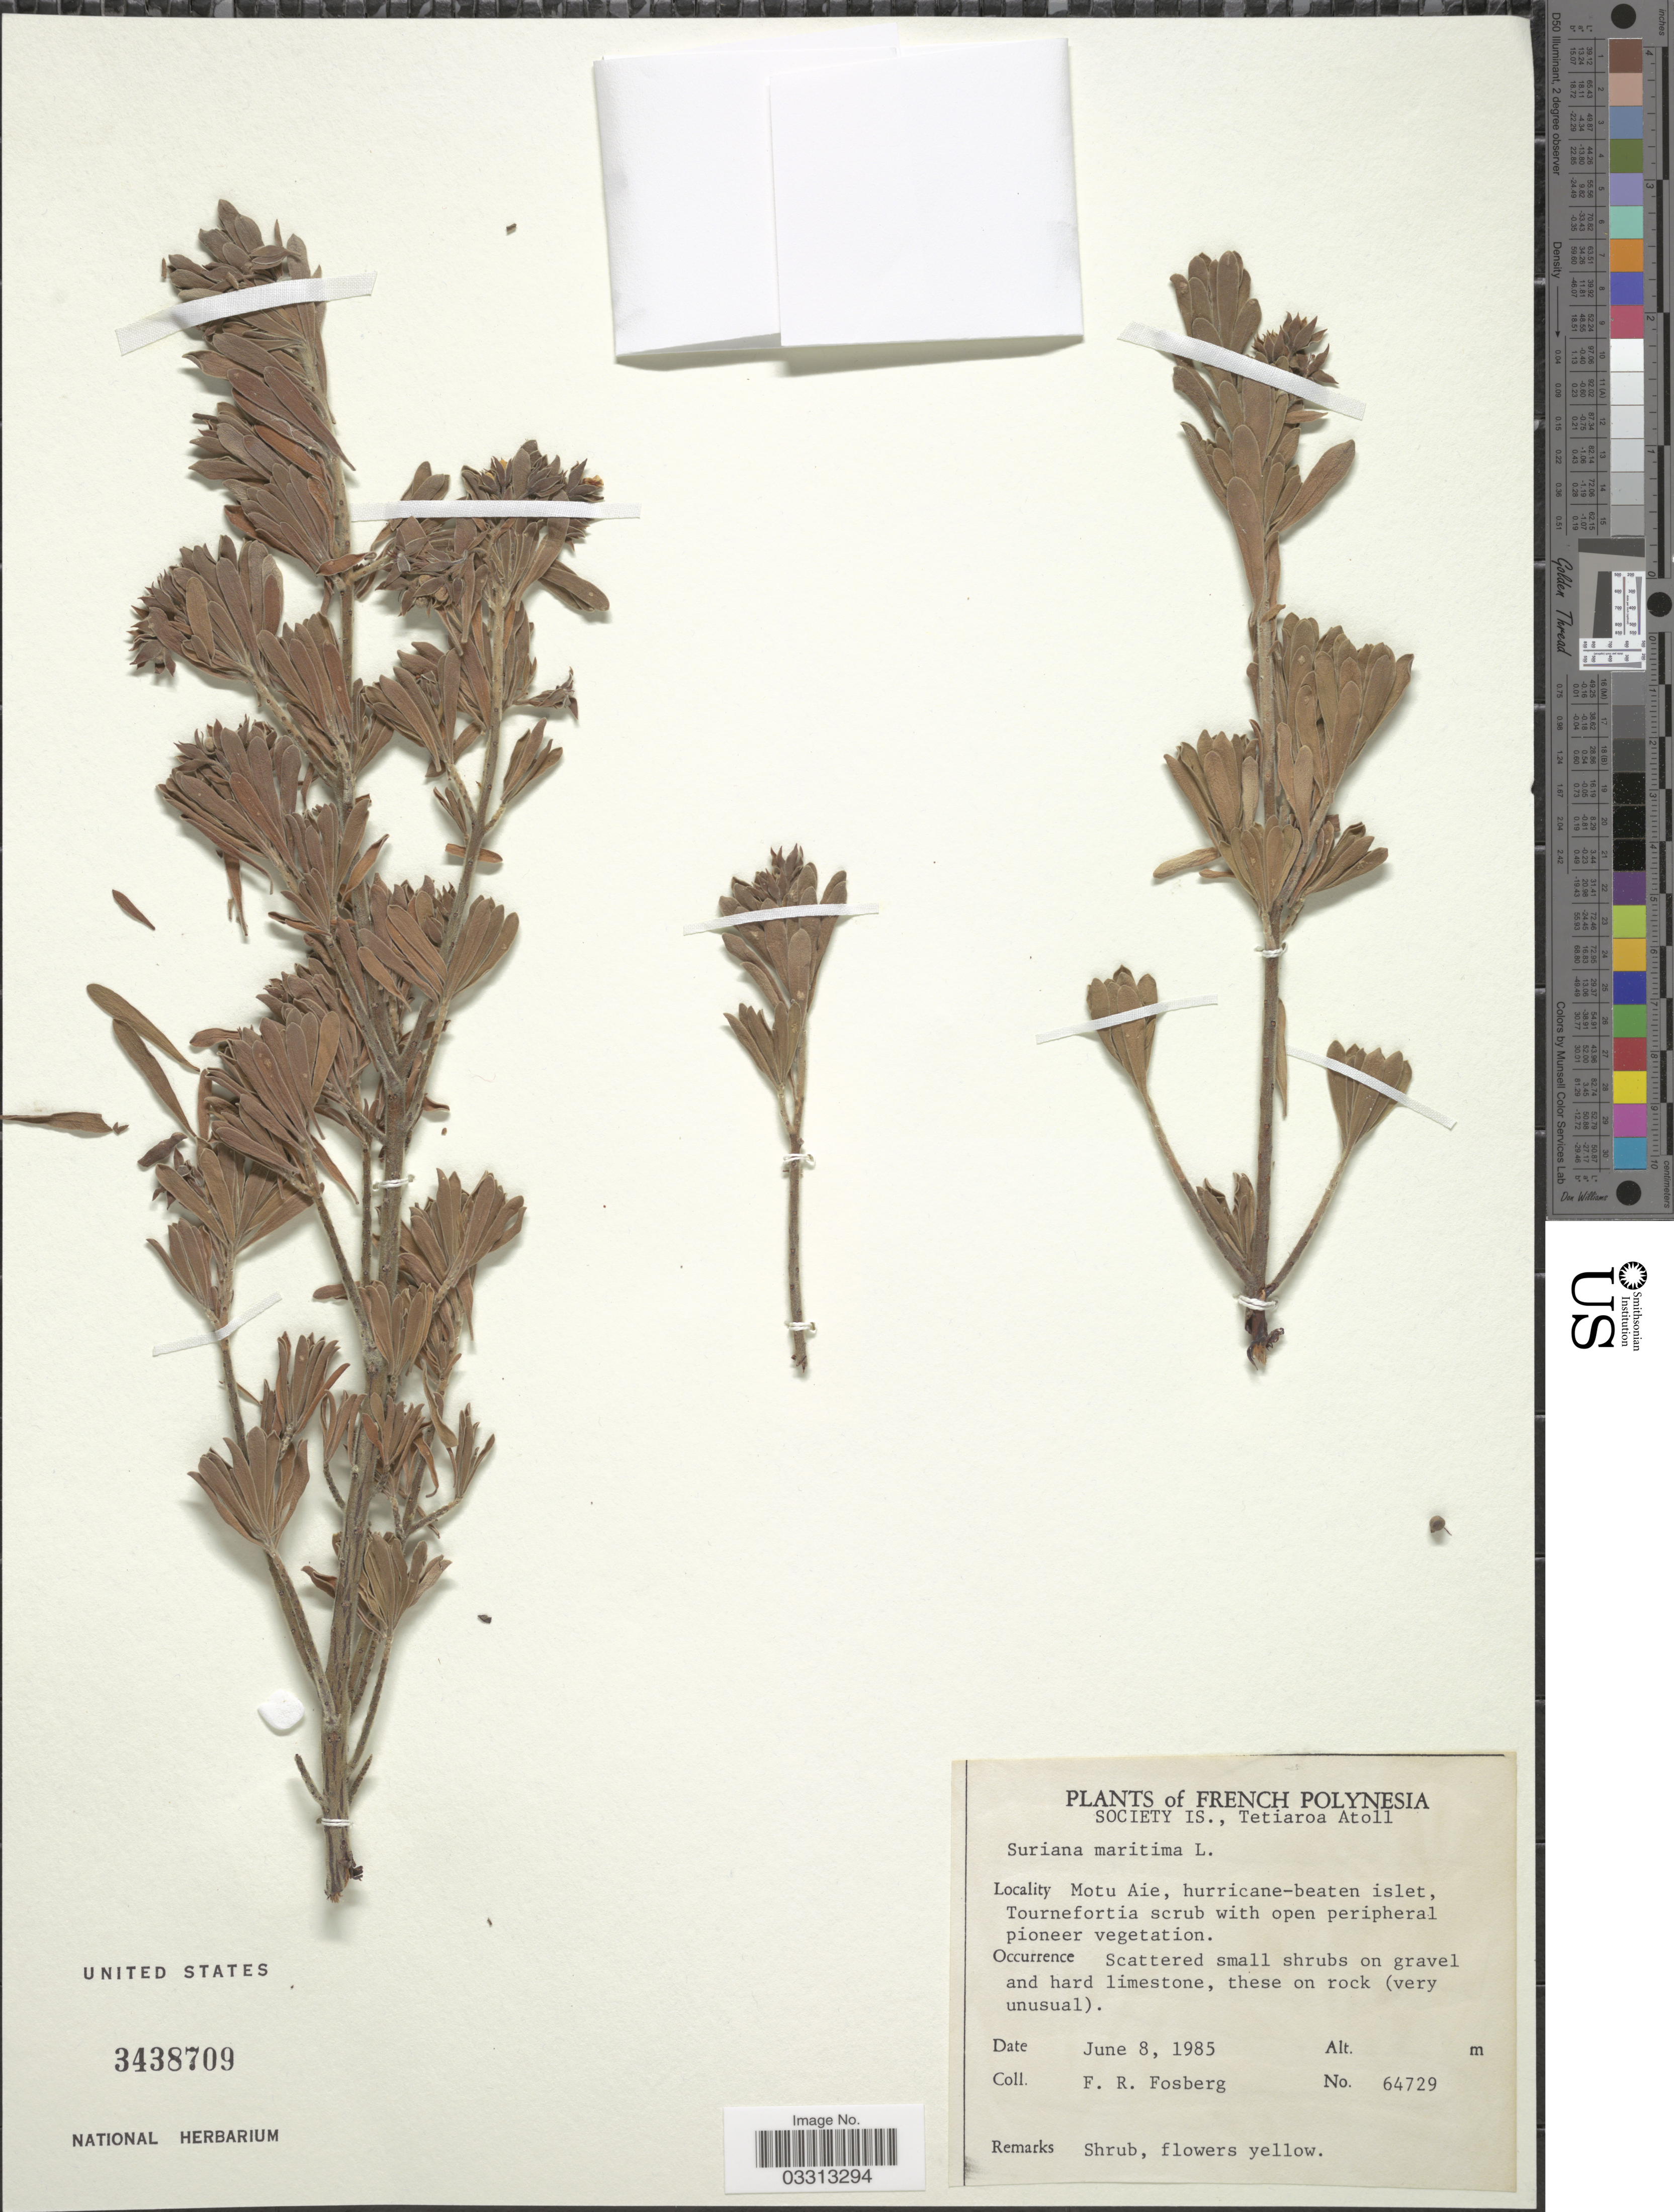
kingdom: Plantae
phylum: Tracheophyta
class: Magnoliopsida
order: Fabales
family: Surianaceae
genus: Suriana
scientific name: Suriana maritima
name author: L.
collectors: F. R. Fosberg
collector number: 64729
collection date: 1985-06-08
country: French Polynesia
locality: Society Is., Tetiaroa Atoll. Motu Aie, hurricane-beaten islet.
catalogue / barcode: US 3438709